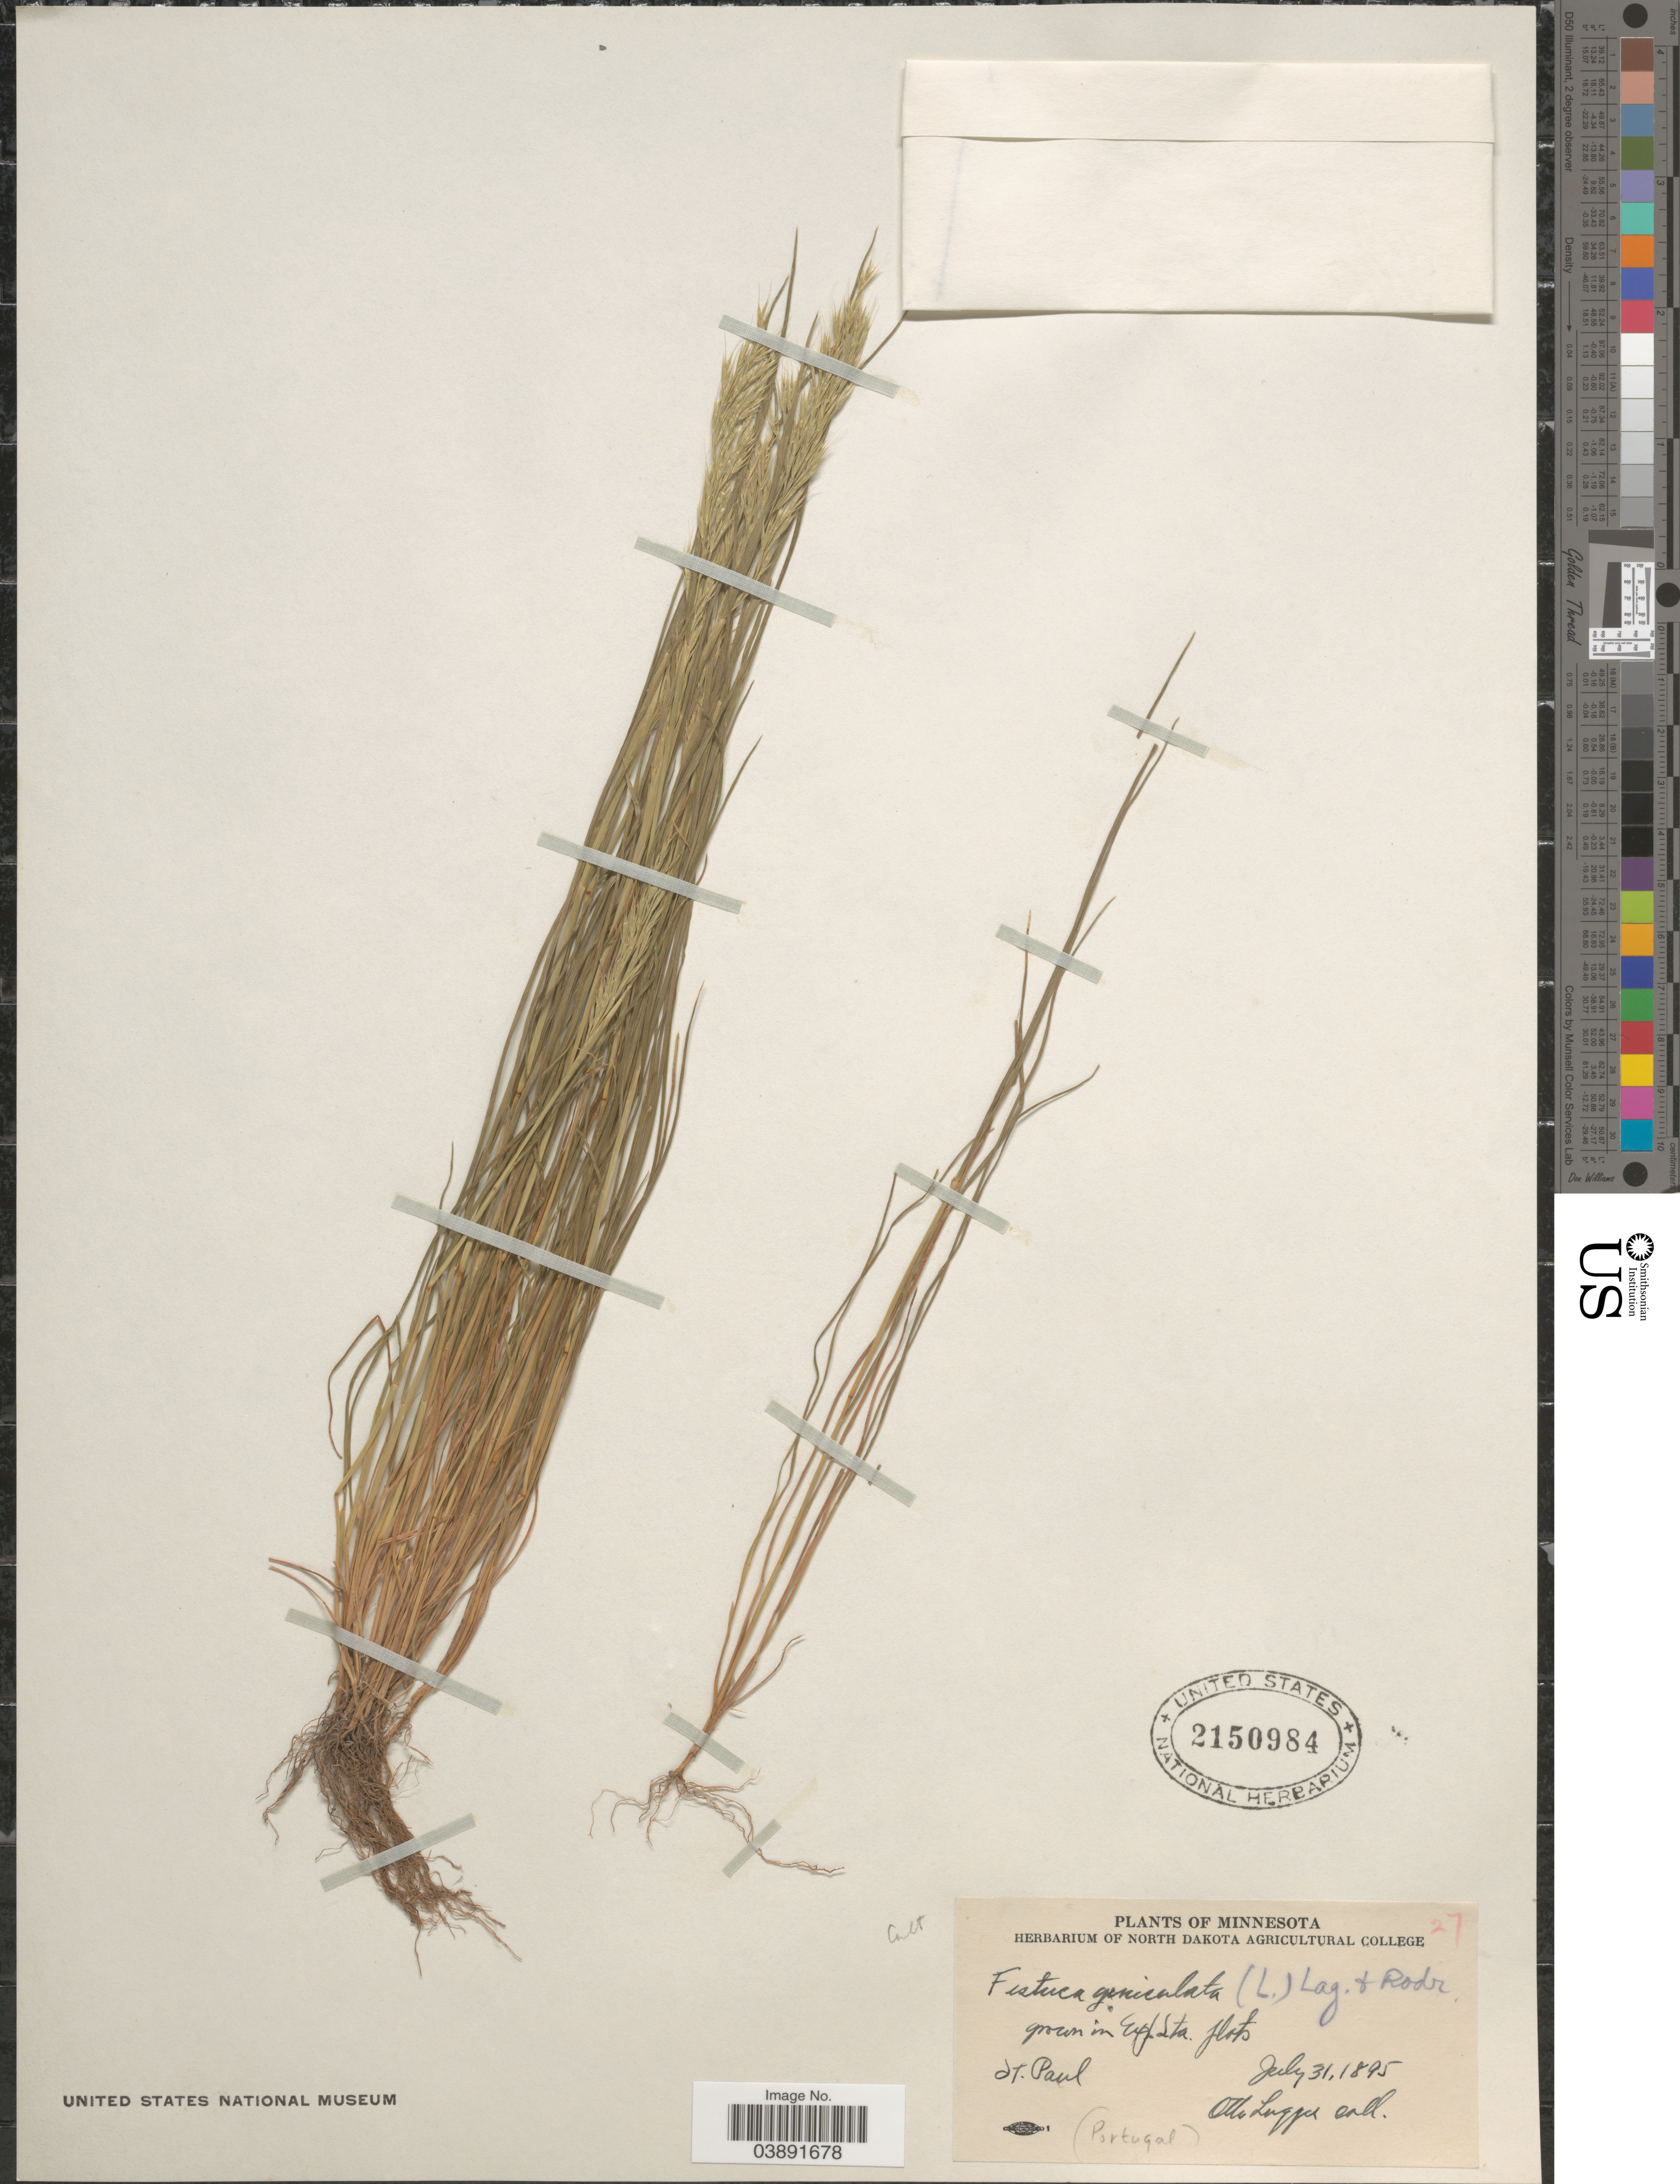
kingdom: Plantae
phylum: Tracheophyta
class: Liliopsida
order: Poales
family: Poaceae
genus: Festuca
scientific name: Festuca geniculata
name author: (L.) Lag. & Rodr.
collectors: O. Lugger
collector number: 27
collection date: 1895-07-31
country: United States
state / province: Minnesota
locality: St. Paul.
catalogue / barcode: US 2150984